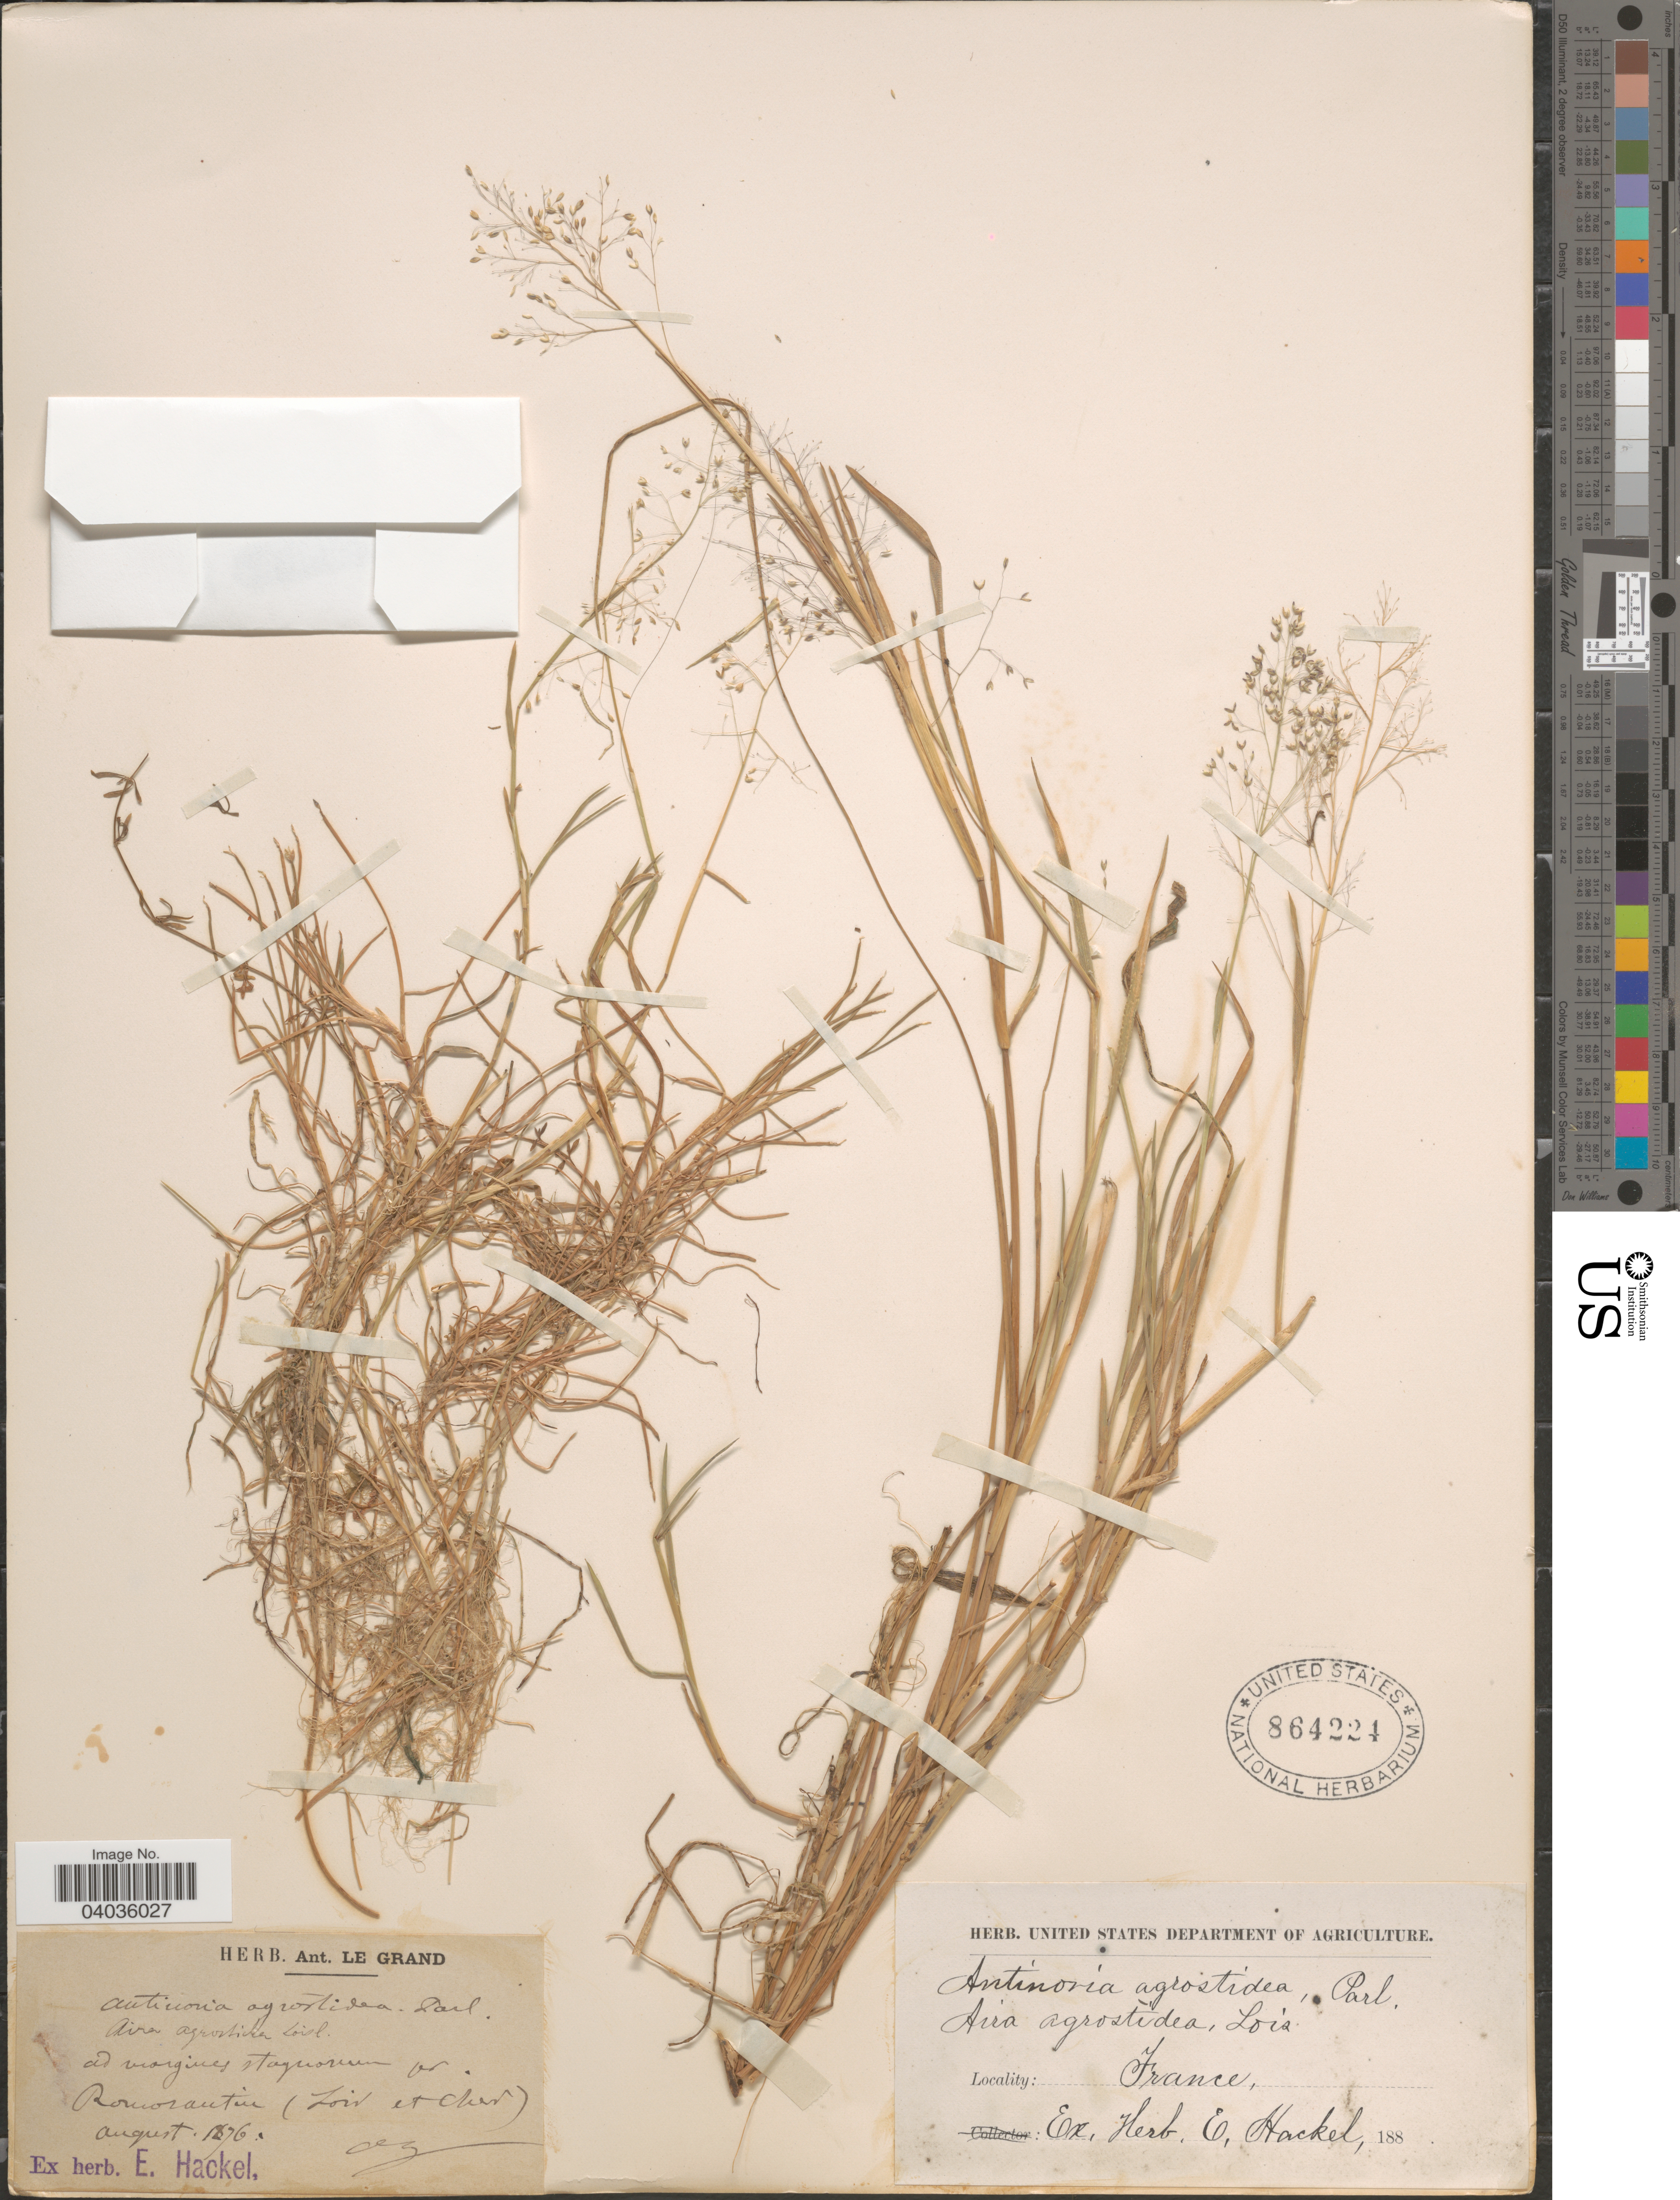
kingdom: Plantae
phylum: Tracheophyta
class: Liliopsida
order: Poales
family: Poaceae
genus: Antinoria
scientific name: Antinoria agrostidea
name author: (DC.) Parl.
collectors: ex herb. E. Hackel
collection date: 1876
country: France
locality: In margines stagnorum pr. Romorantin (Loir et cher).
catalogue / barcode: US 864224